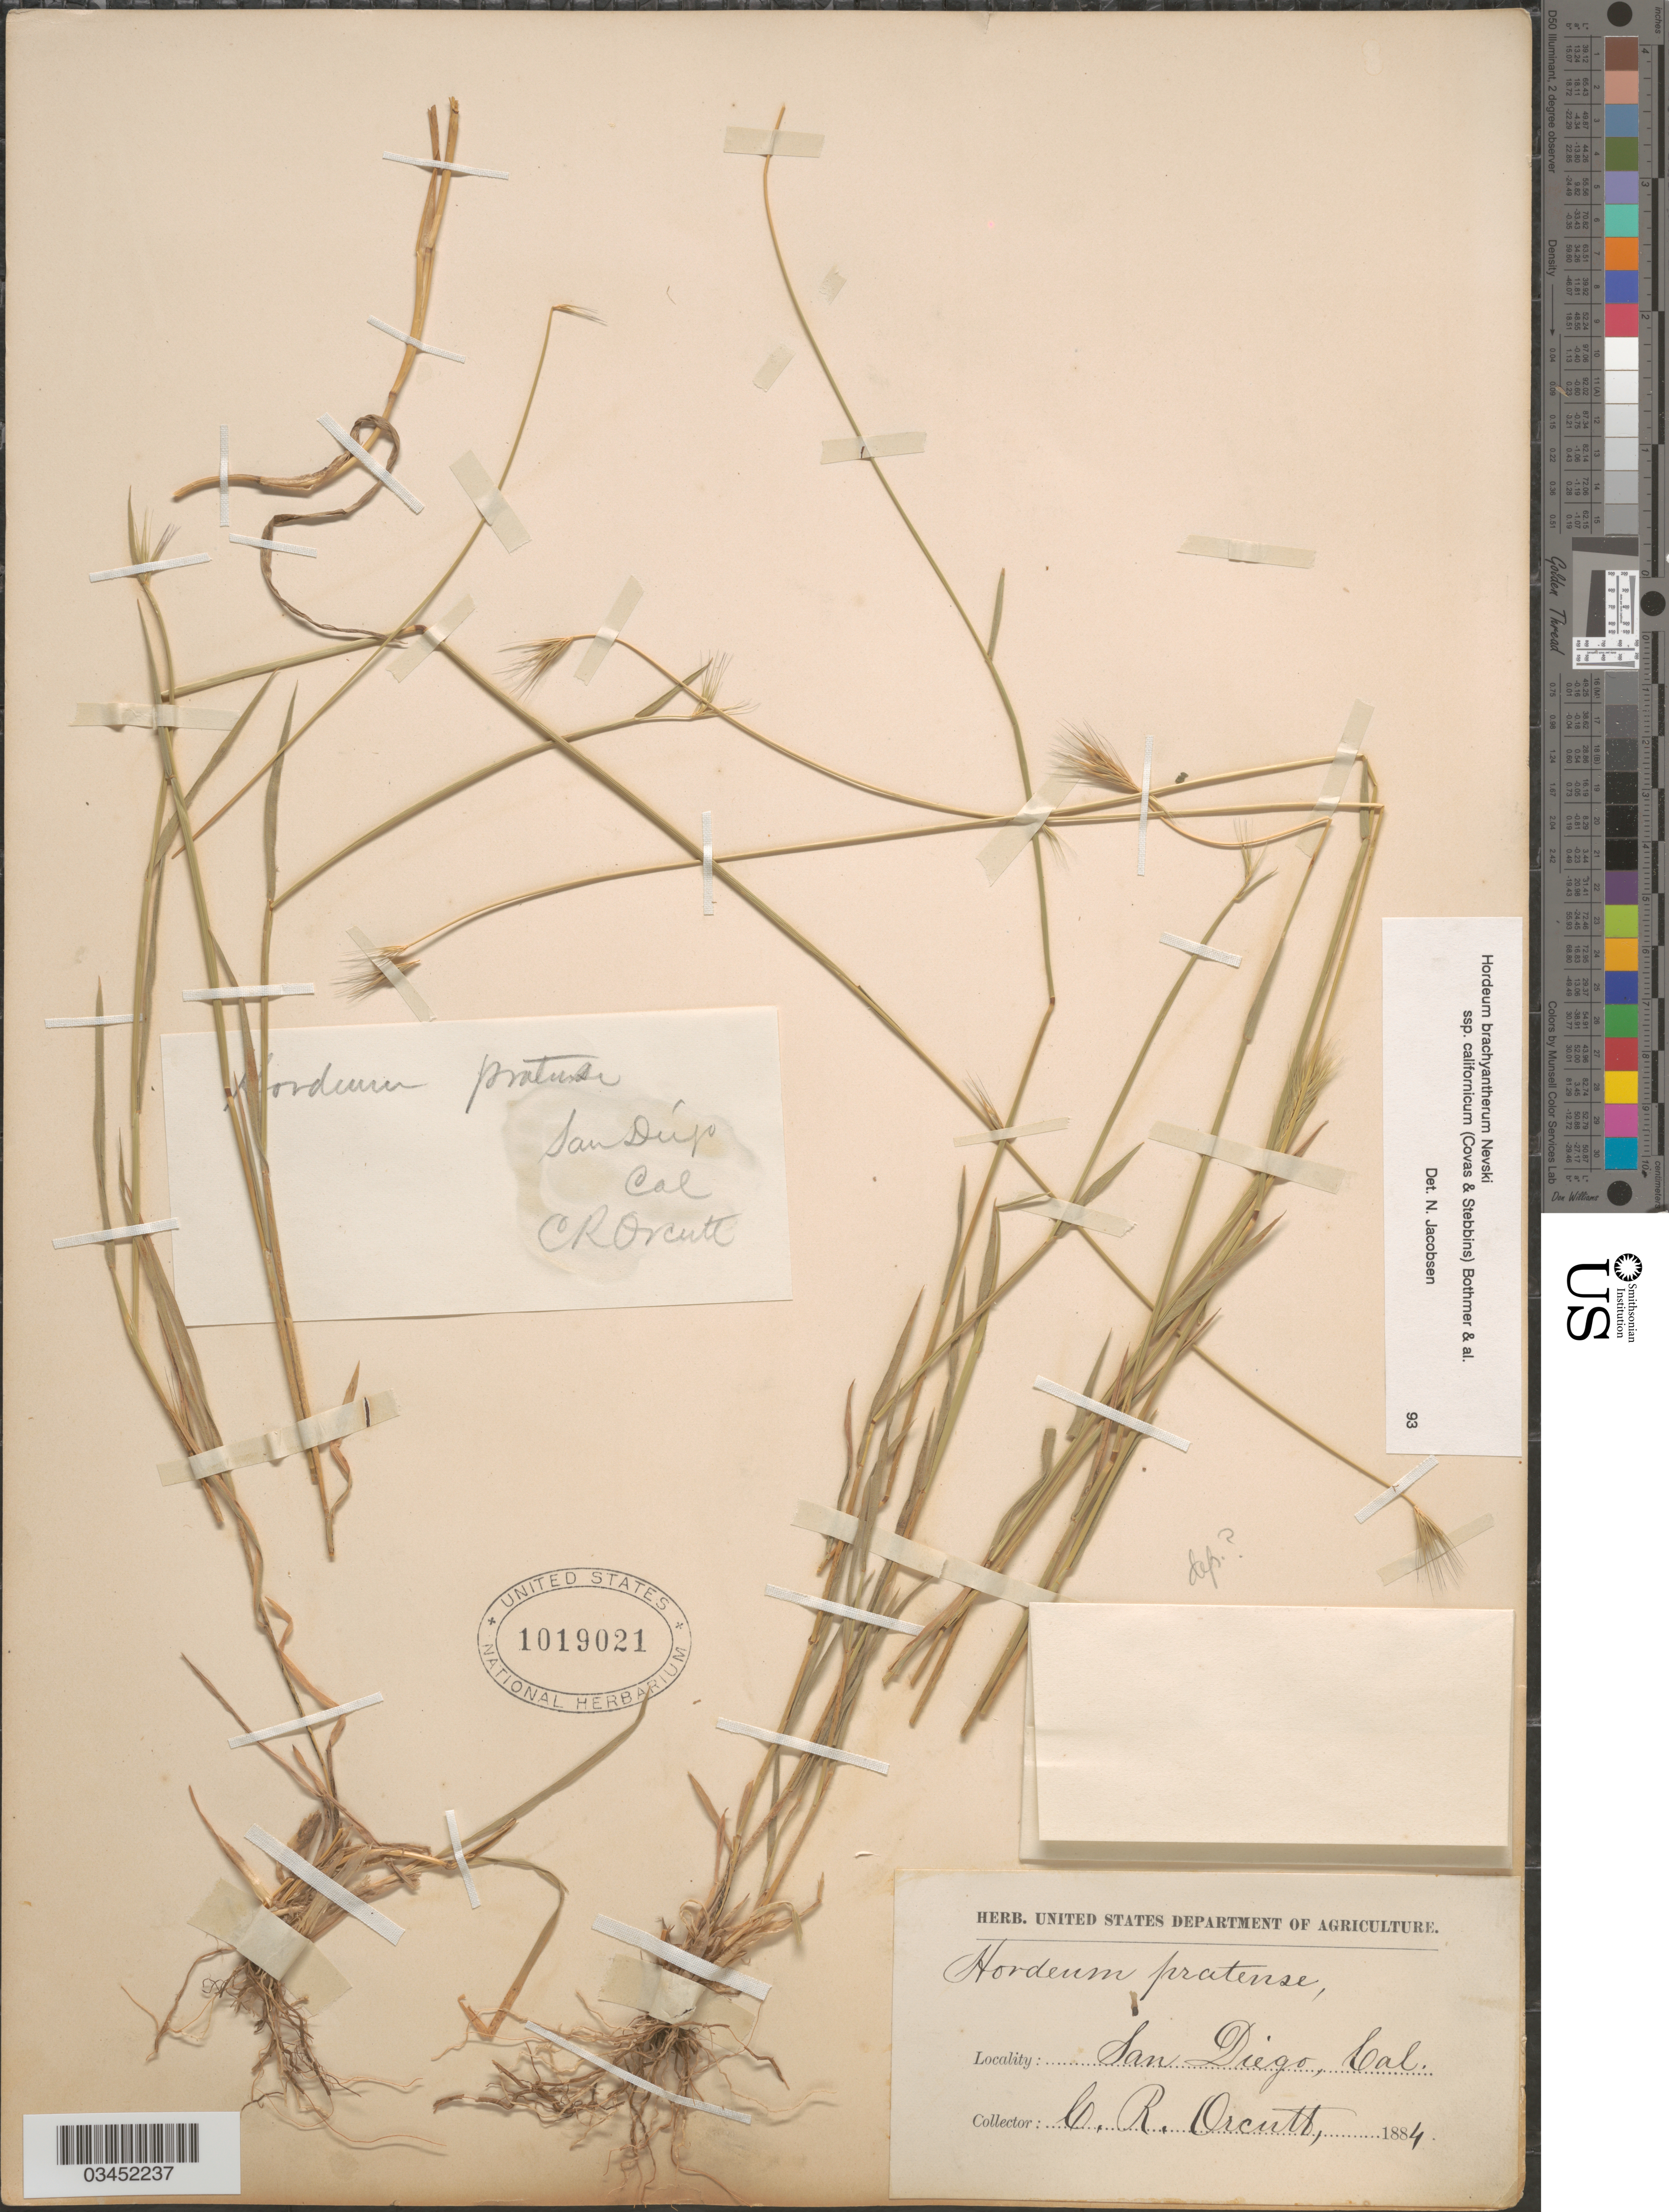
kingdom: Plantae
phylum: Tracheophyta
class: Liliopsida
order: Poales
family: Poaceae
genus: Hordeum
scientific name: Hordeum brachyantherum subsp. californicum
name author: (Covas & Stebbins) Bothmer et al.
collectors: C. R. Orcutt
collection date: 1884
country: United States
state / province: California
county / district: San Diego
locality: San Diego.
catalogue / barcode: US 1019021